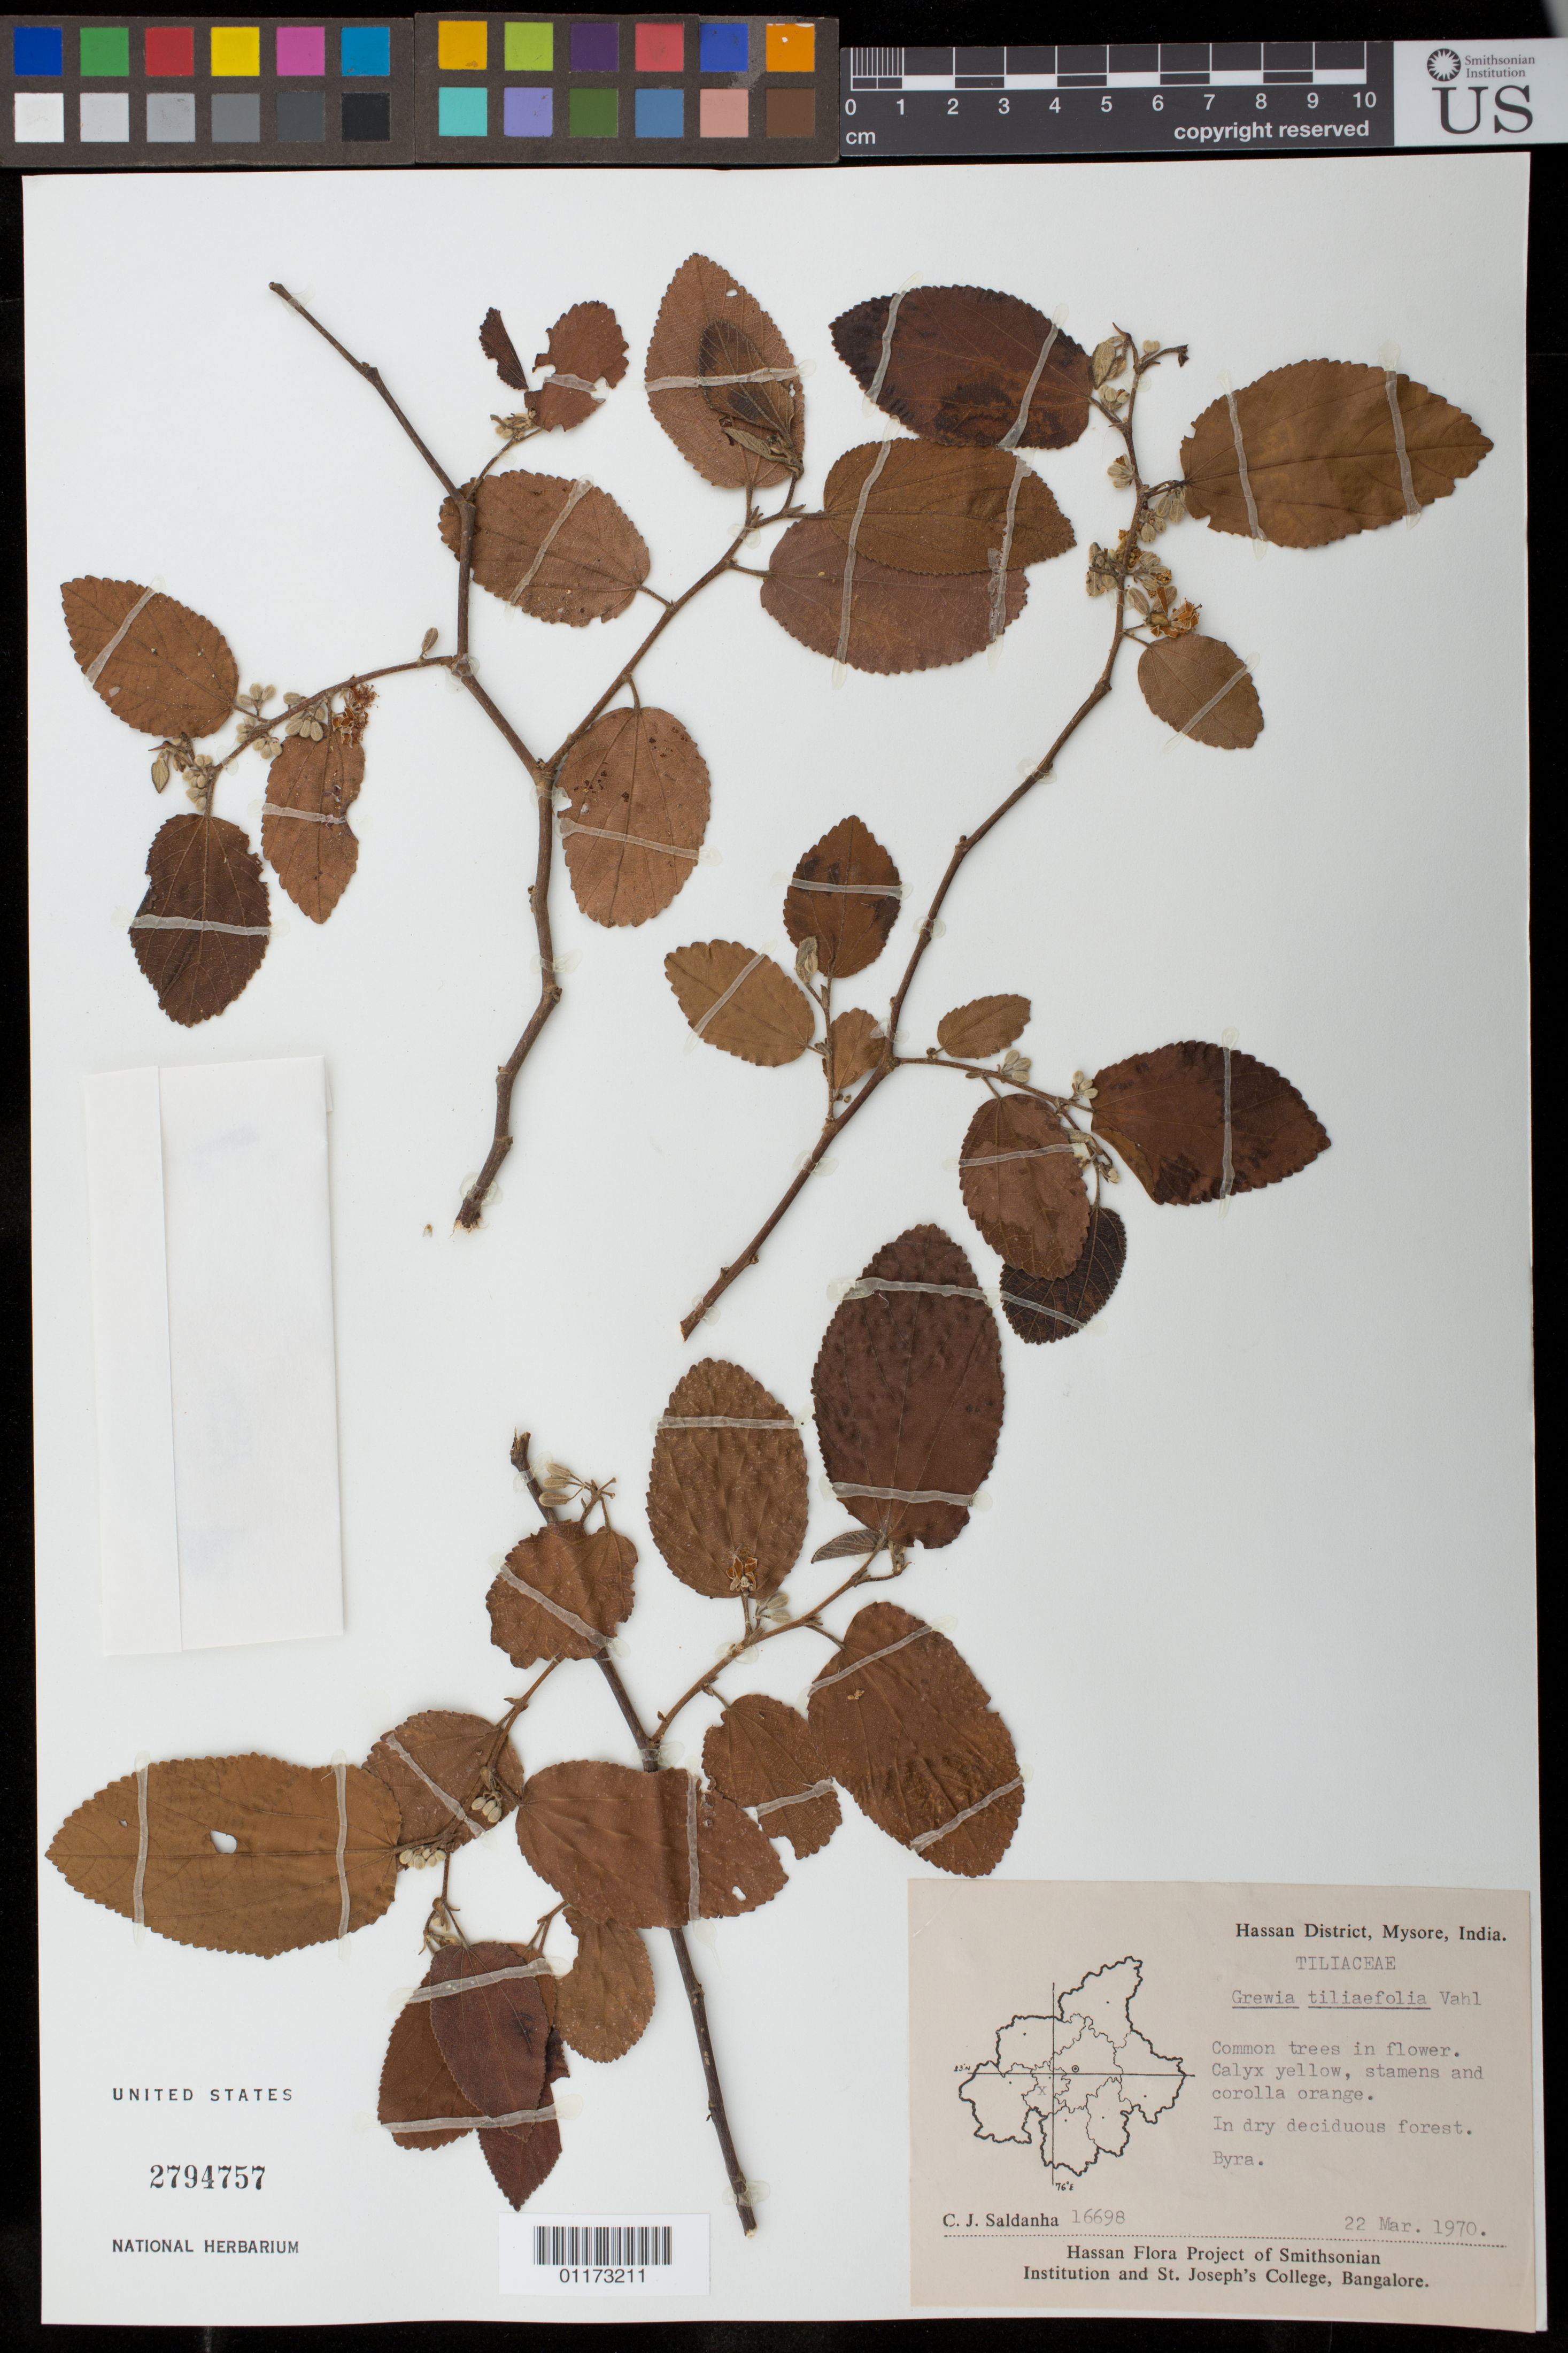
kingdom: Plantae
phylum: Tracheophyta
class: Magnoliopsida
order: Malvales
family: Malvaceae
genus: Grewia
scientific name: Grewia tiliifolia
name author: Vahl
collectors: C. J. Saldanha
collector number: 16698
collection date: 1970-03-22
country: India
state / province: Karnataka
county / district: Mysore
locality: Byra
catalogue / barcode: US 2794757